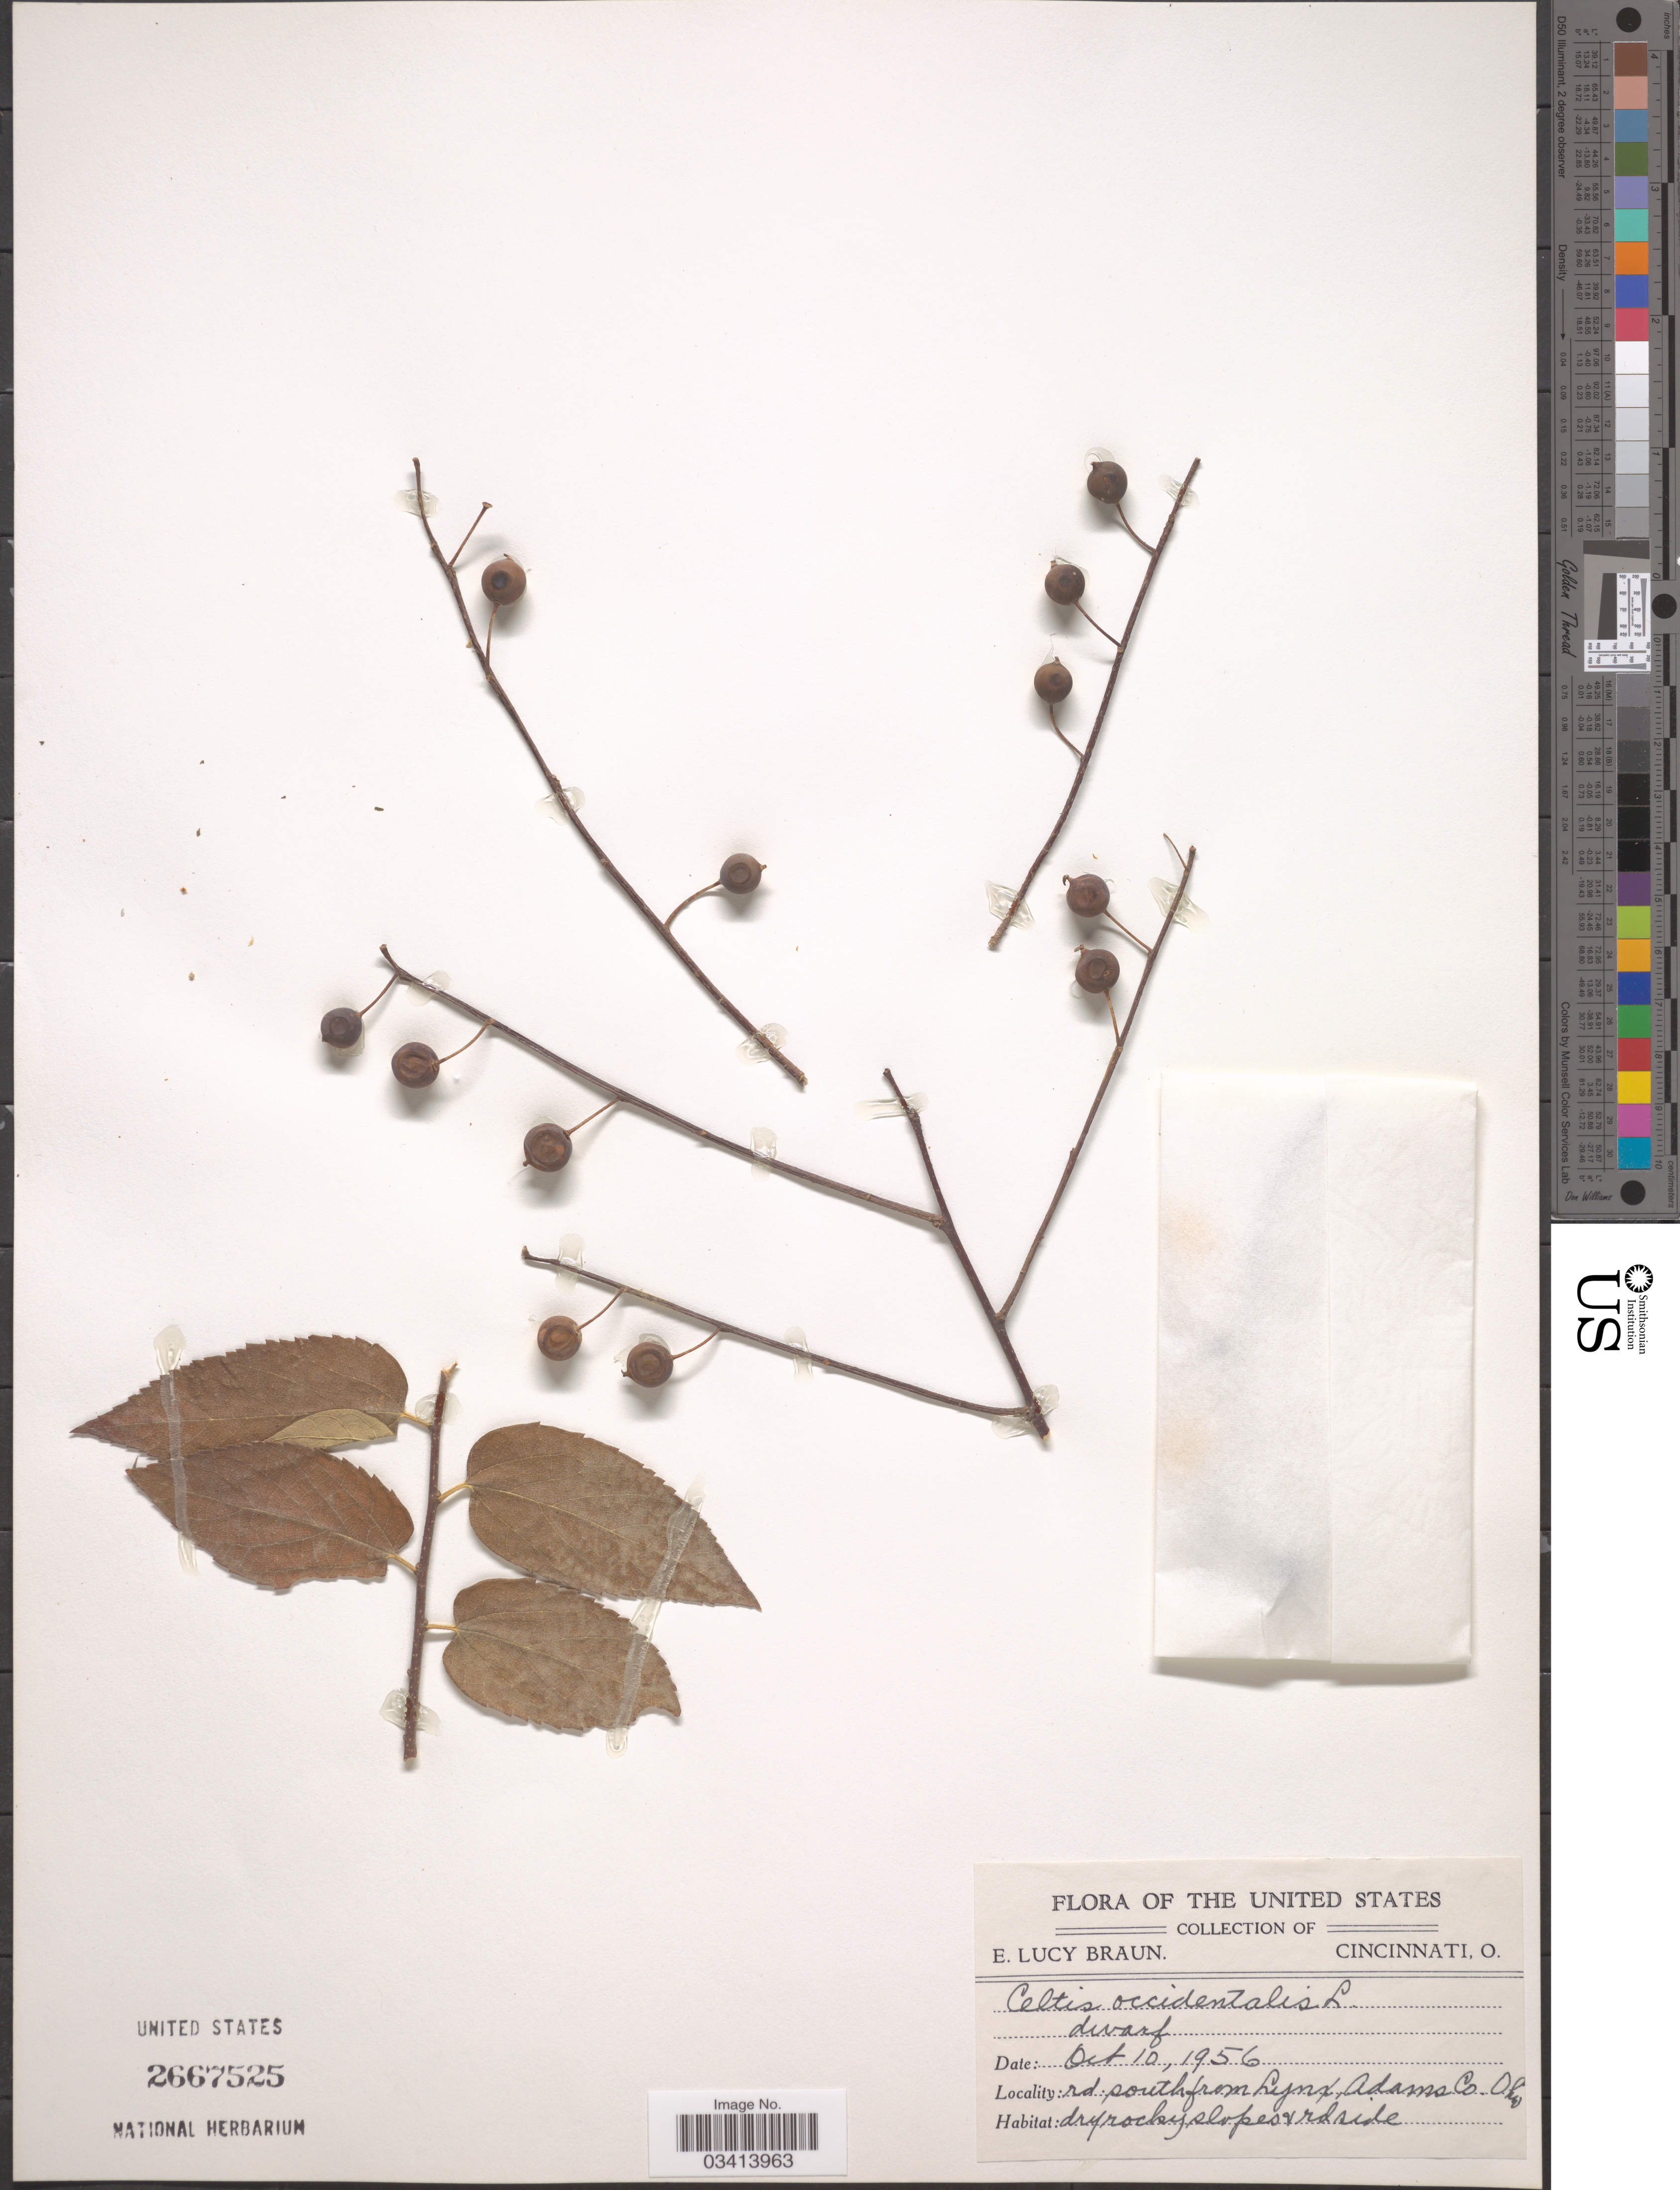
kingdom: Plantae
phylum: Tracheophyta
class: Magnoliopsida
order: Rosales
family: Cannabaceae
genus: Celtis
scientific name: Celtis occidentalis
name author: L.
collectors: E. L. Braun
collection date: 1956-10-10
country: United States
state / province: Ohio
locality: Rd. south from Lynx, Adams Co.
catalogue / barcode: US 2667525